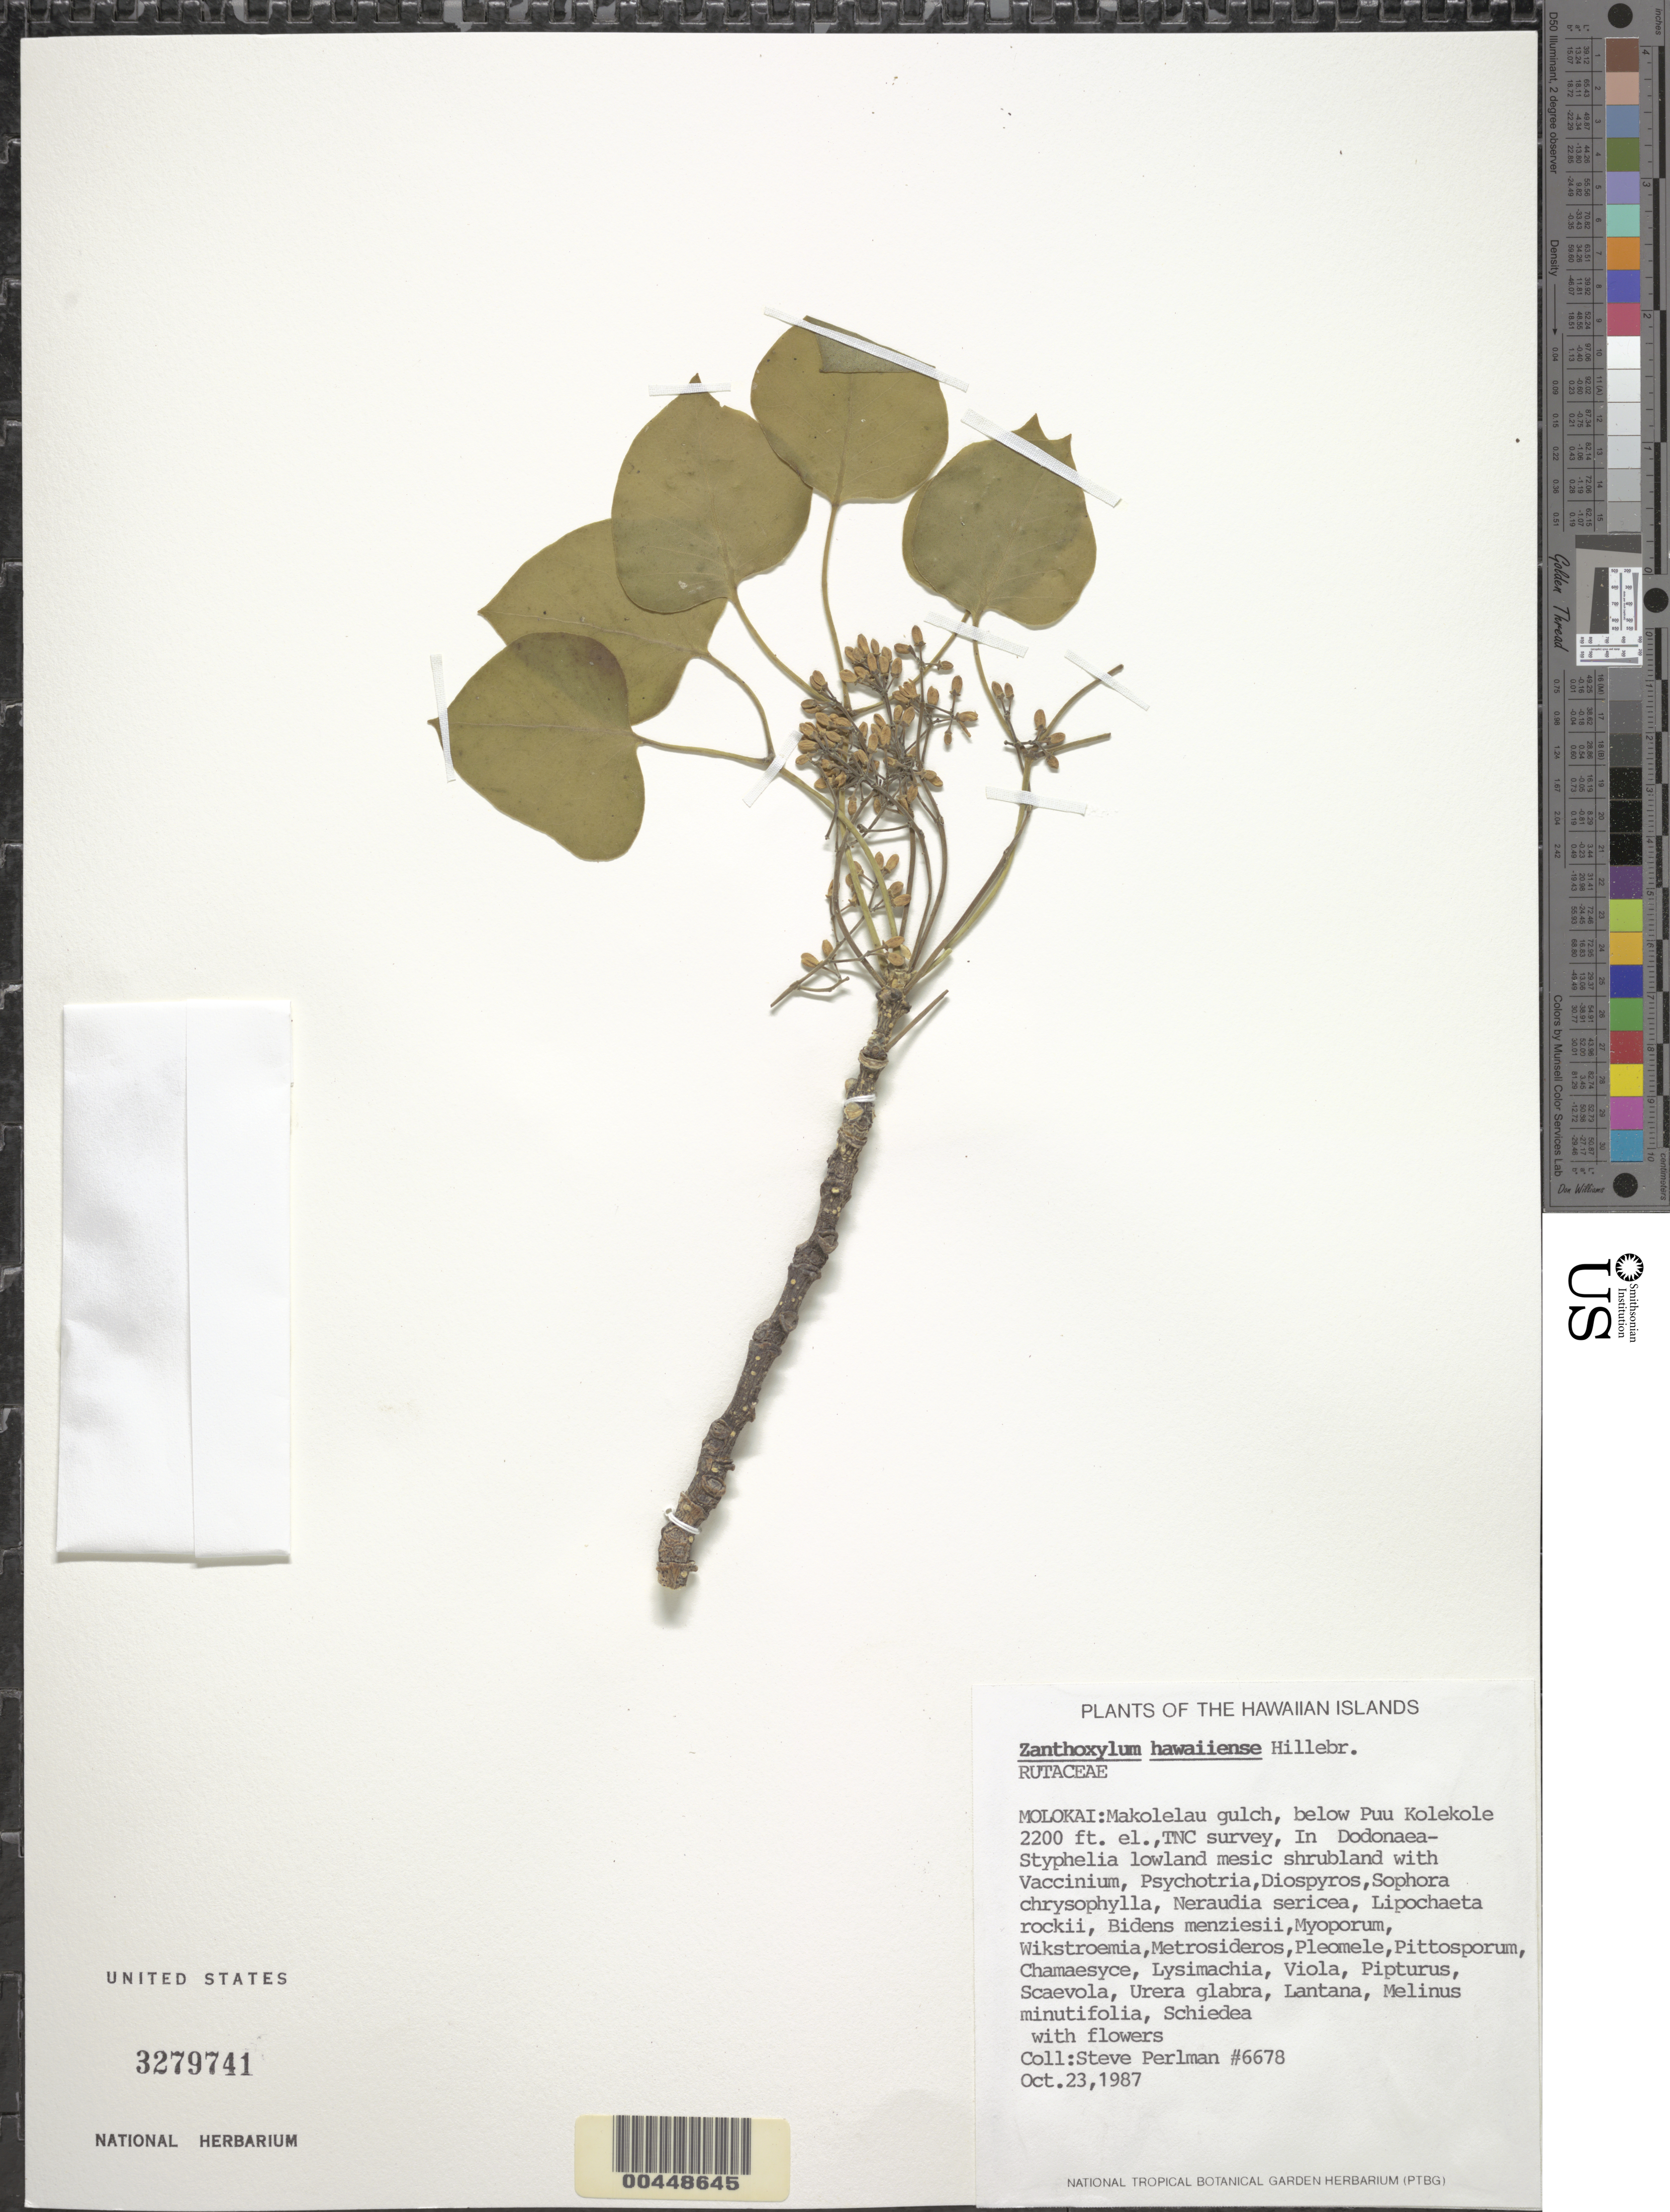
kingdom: Plantae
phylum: Tracheophyta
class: Magnoliopsida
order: Sapindales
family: Rutaceae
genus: Zanthoxylum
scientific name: Zanthoxylum hawaiiense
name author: Hillebr.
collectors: S. P. Perlman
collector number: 6678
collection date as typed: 23 Oct 1987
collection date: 1987-10-23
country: United States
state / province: Hawaii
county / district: Maui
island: Moloka'i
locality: Makolelau Gulch, below Puu Kolekole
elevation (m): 671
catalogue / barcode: US 3279741